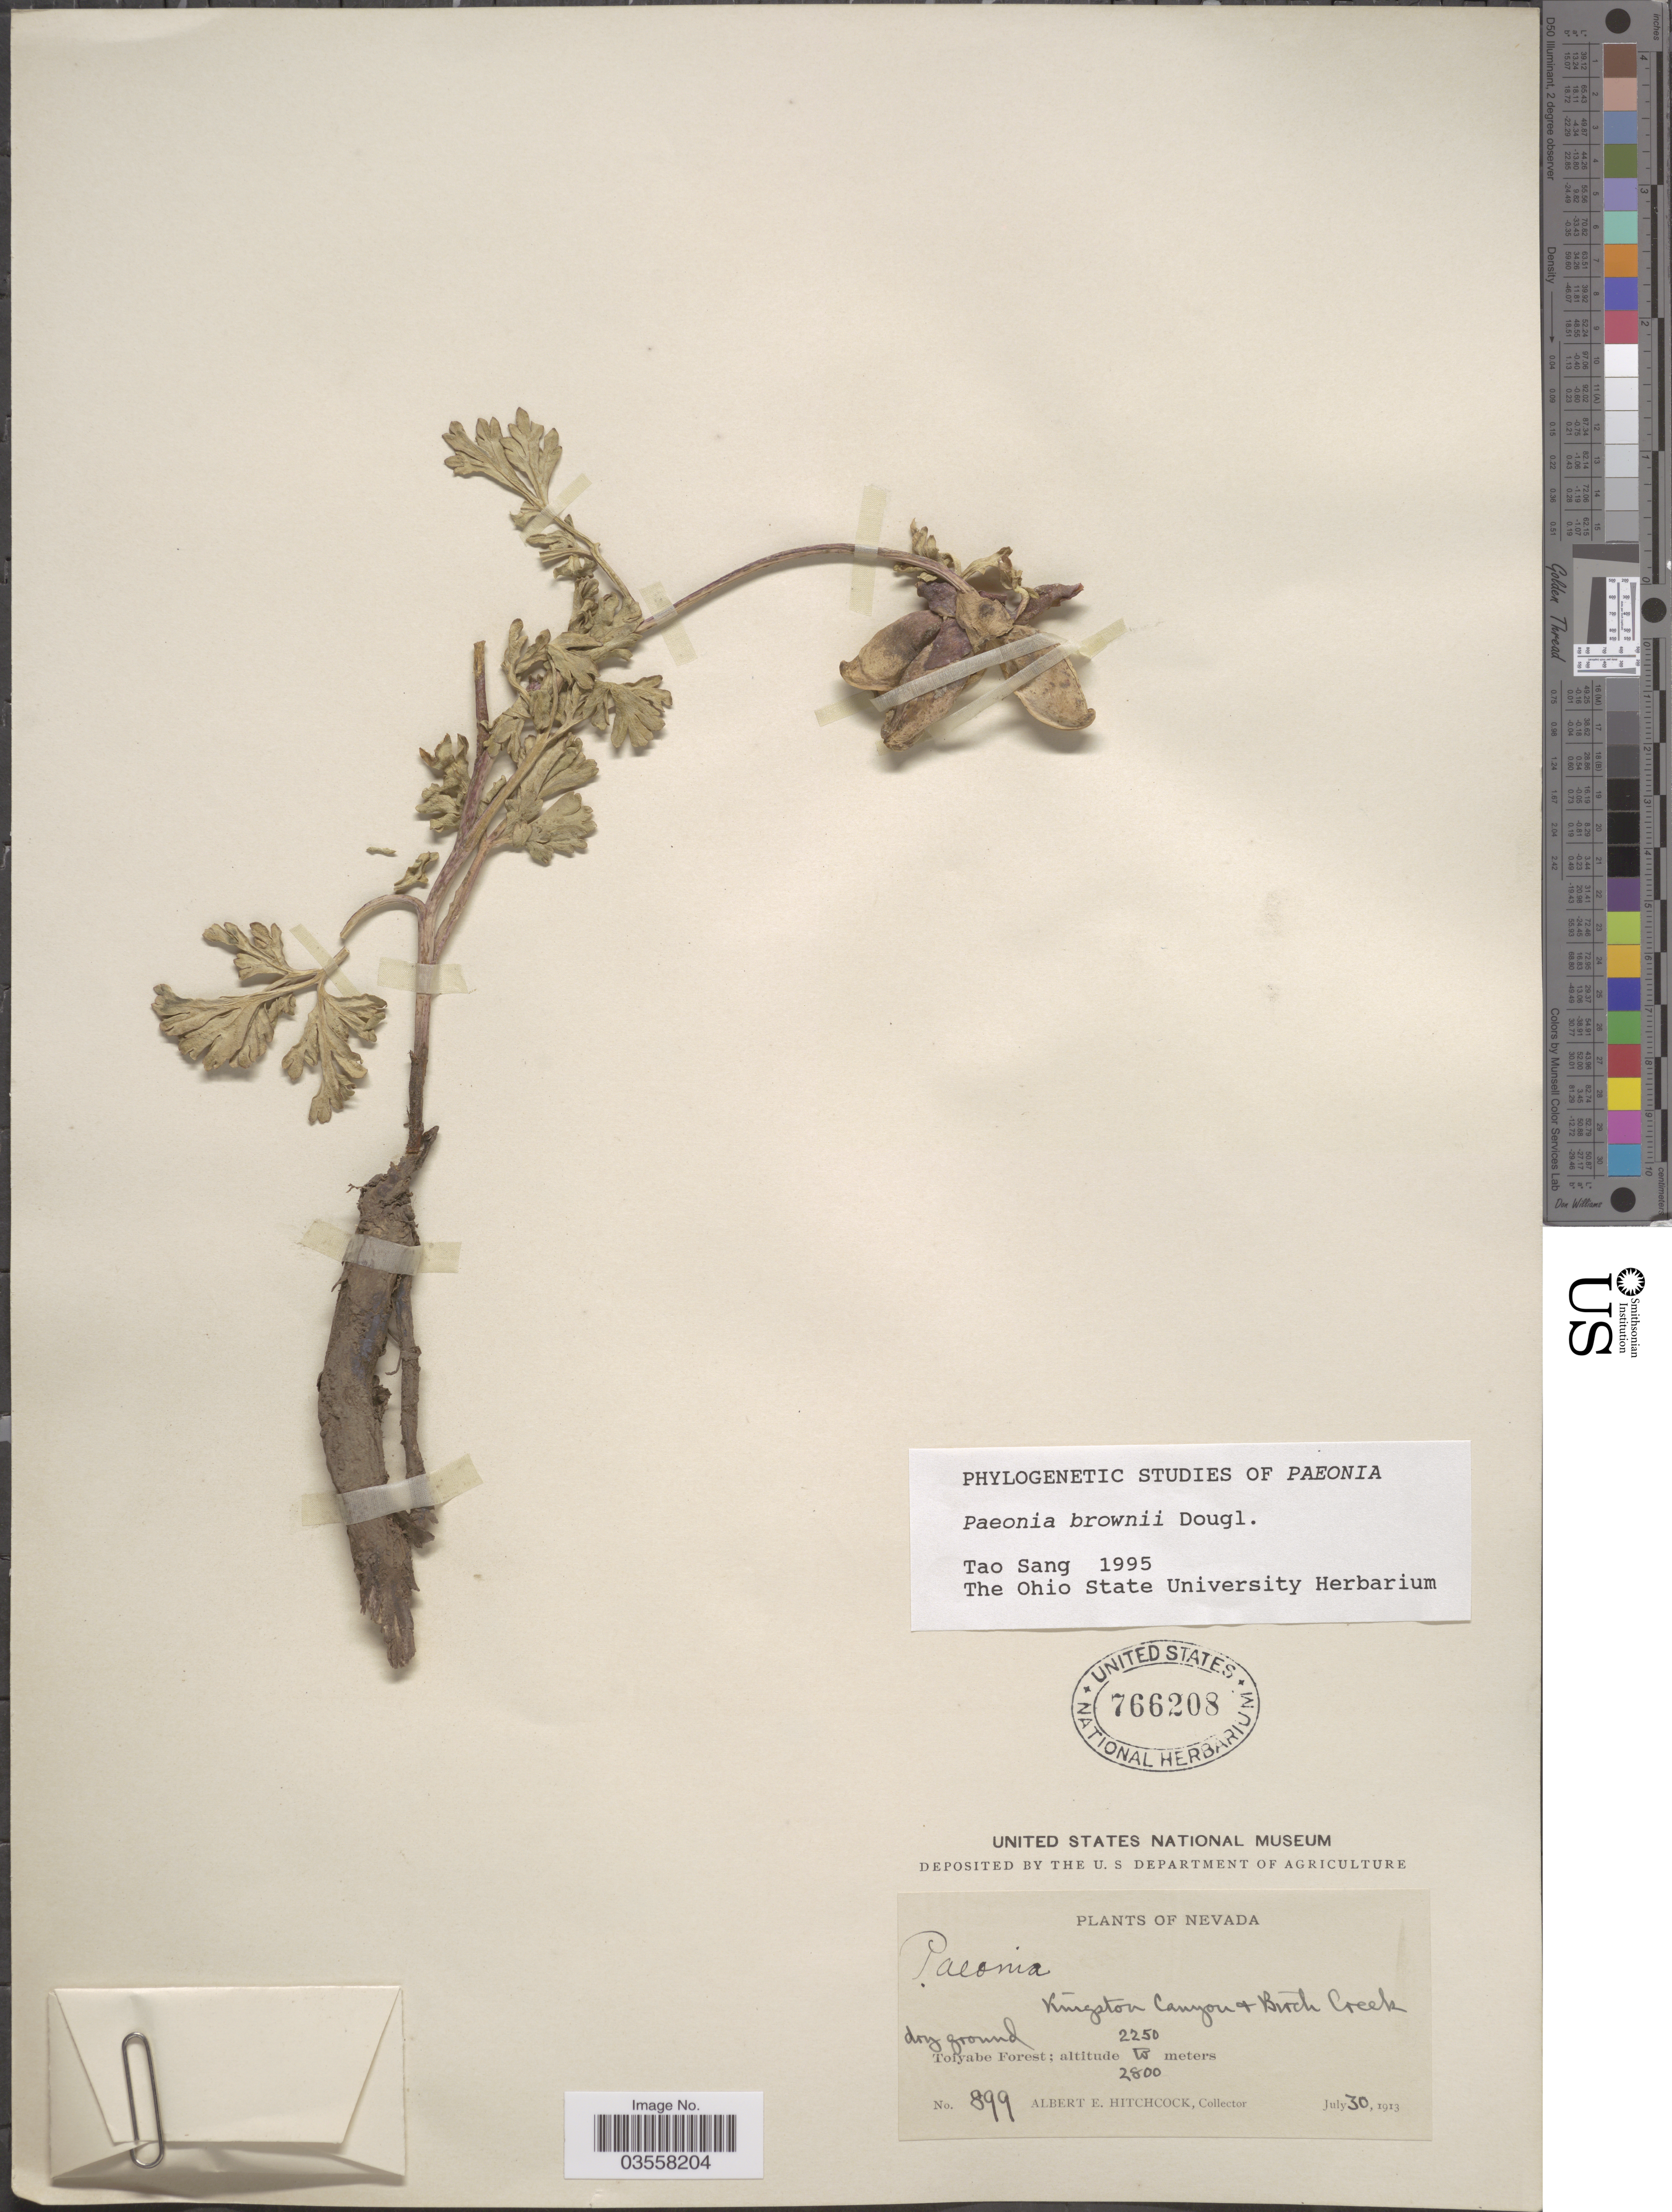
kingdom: Plantae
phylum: Tracheophyta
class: Magnoliopsida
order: Saxifragales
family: Paeoniaceae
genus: Paeonia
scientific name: Paeonia brownii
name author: Douglas ex Hook.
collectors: A. Hitchcock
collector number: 899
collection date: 1913-07-30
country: United States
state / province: Nevada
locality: Kingston Canyon & Birch Creek. Toiyabe Forest.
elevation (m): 2250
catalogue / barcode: US 766208